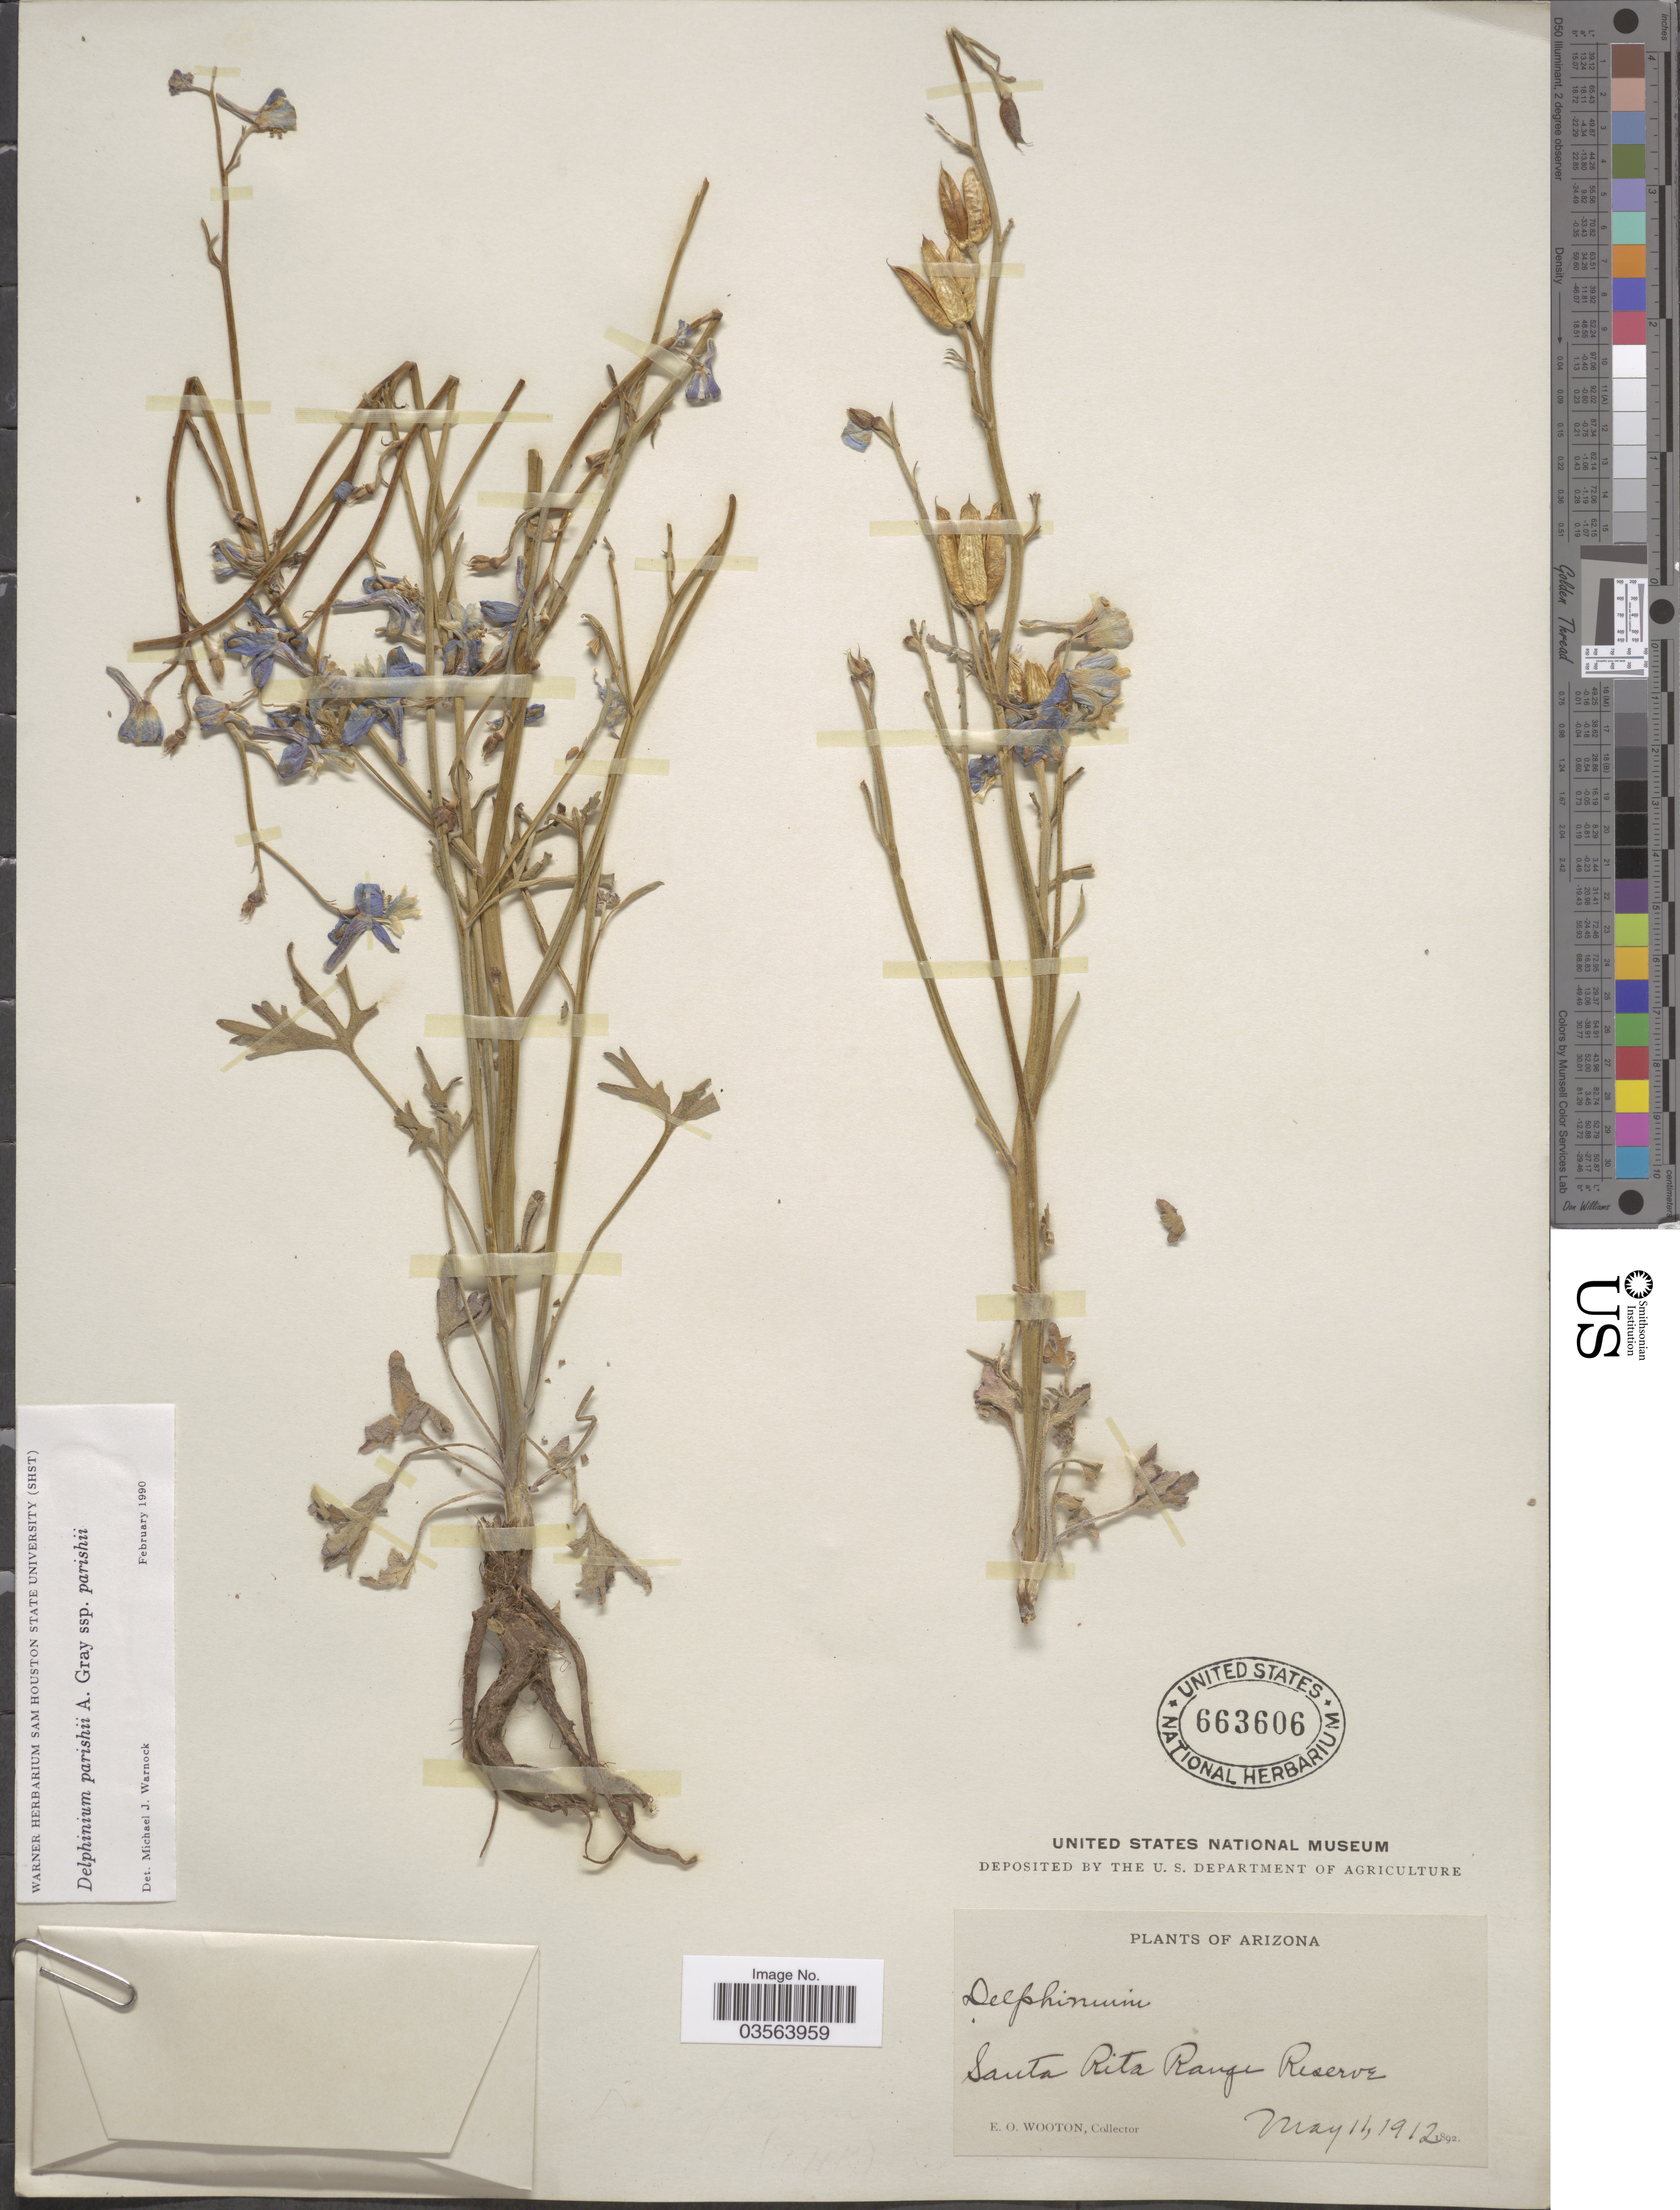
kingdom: Plantae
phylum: Tracheophyta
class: Magnoliopsida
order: Ranunculales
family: Ranunculaceae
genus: Delphinium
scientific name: Delphinium parishii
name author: A. Gray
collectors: E. O. Wooton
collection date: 1912-05-11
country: United States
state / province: Arizona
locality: Santa Rita Range Reserve.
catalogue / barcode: US 663606